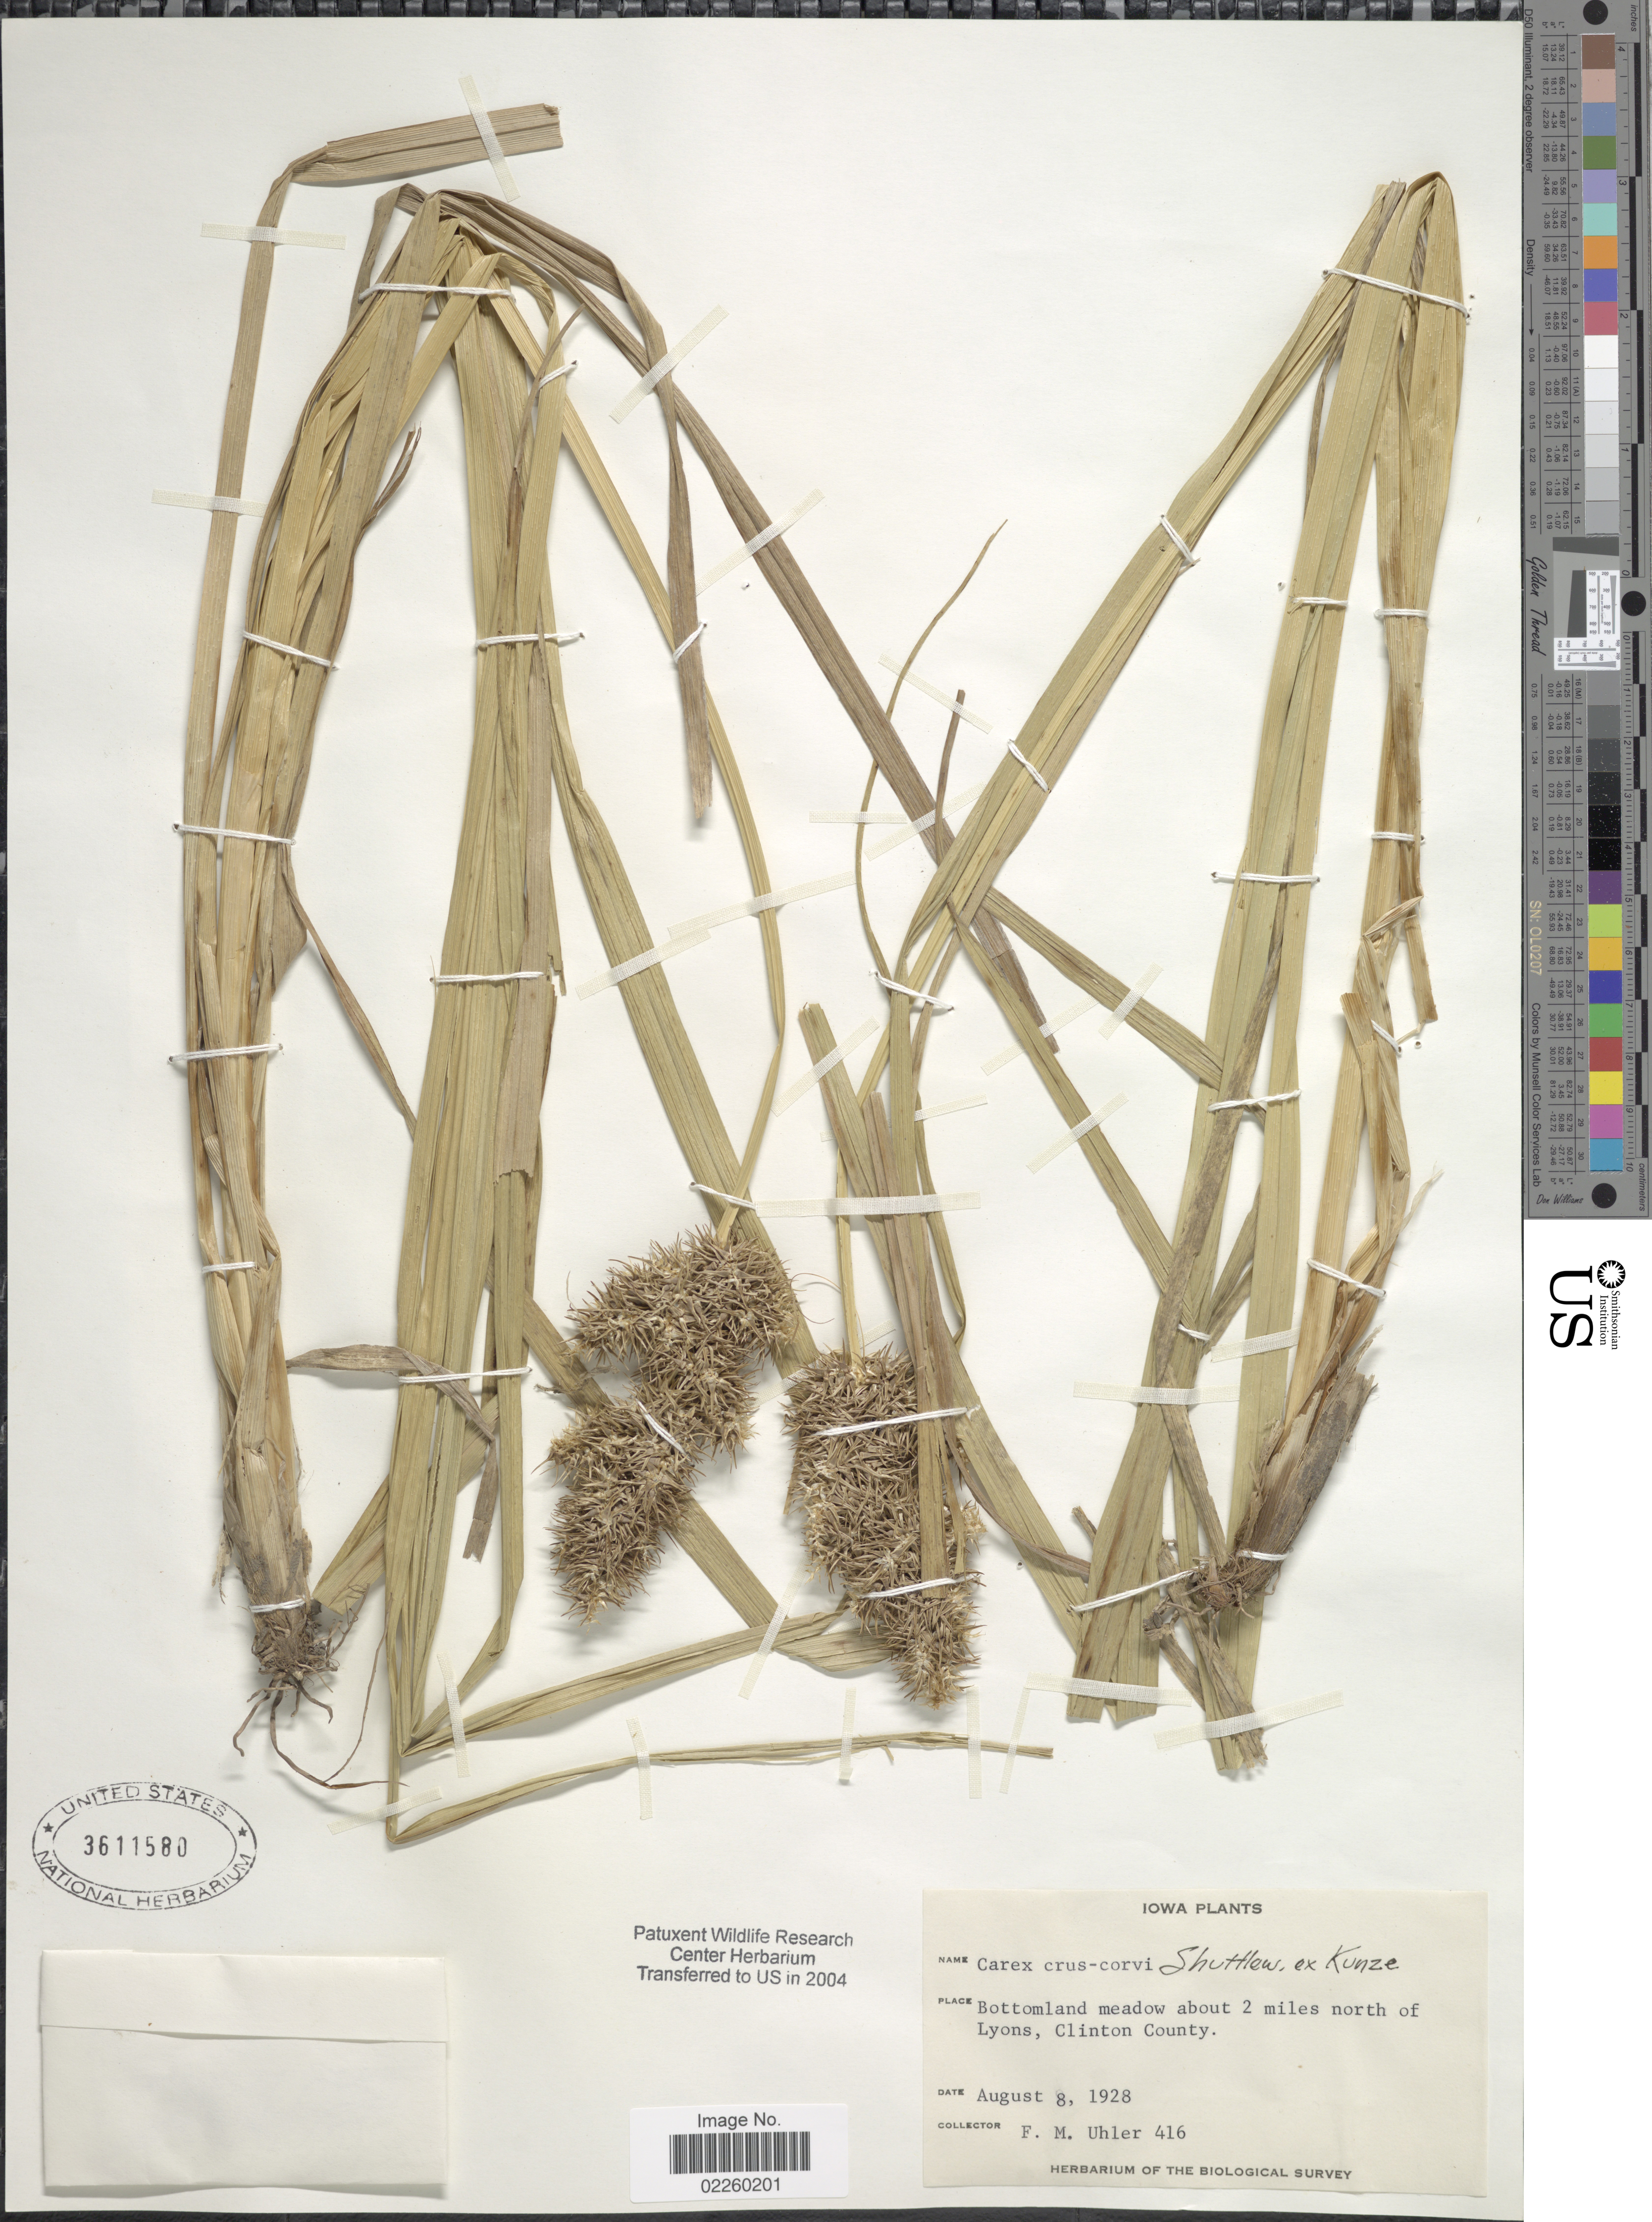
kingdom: Plantae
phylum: Tracheophyta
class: Liliopsida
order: Poales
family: Cyperaceae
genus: Carex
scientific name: Carex crus-corvi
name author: Shuttlew. ex Kunze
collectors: F. M. Uhler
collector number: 416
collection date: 1928-08-08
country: United States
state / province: Iowa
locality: About 2 miles north of Lyons, Clinton County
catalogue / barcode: US 3611580